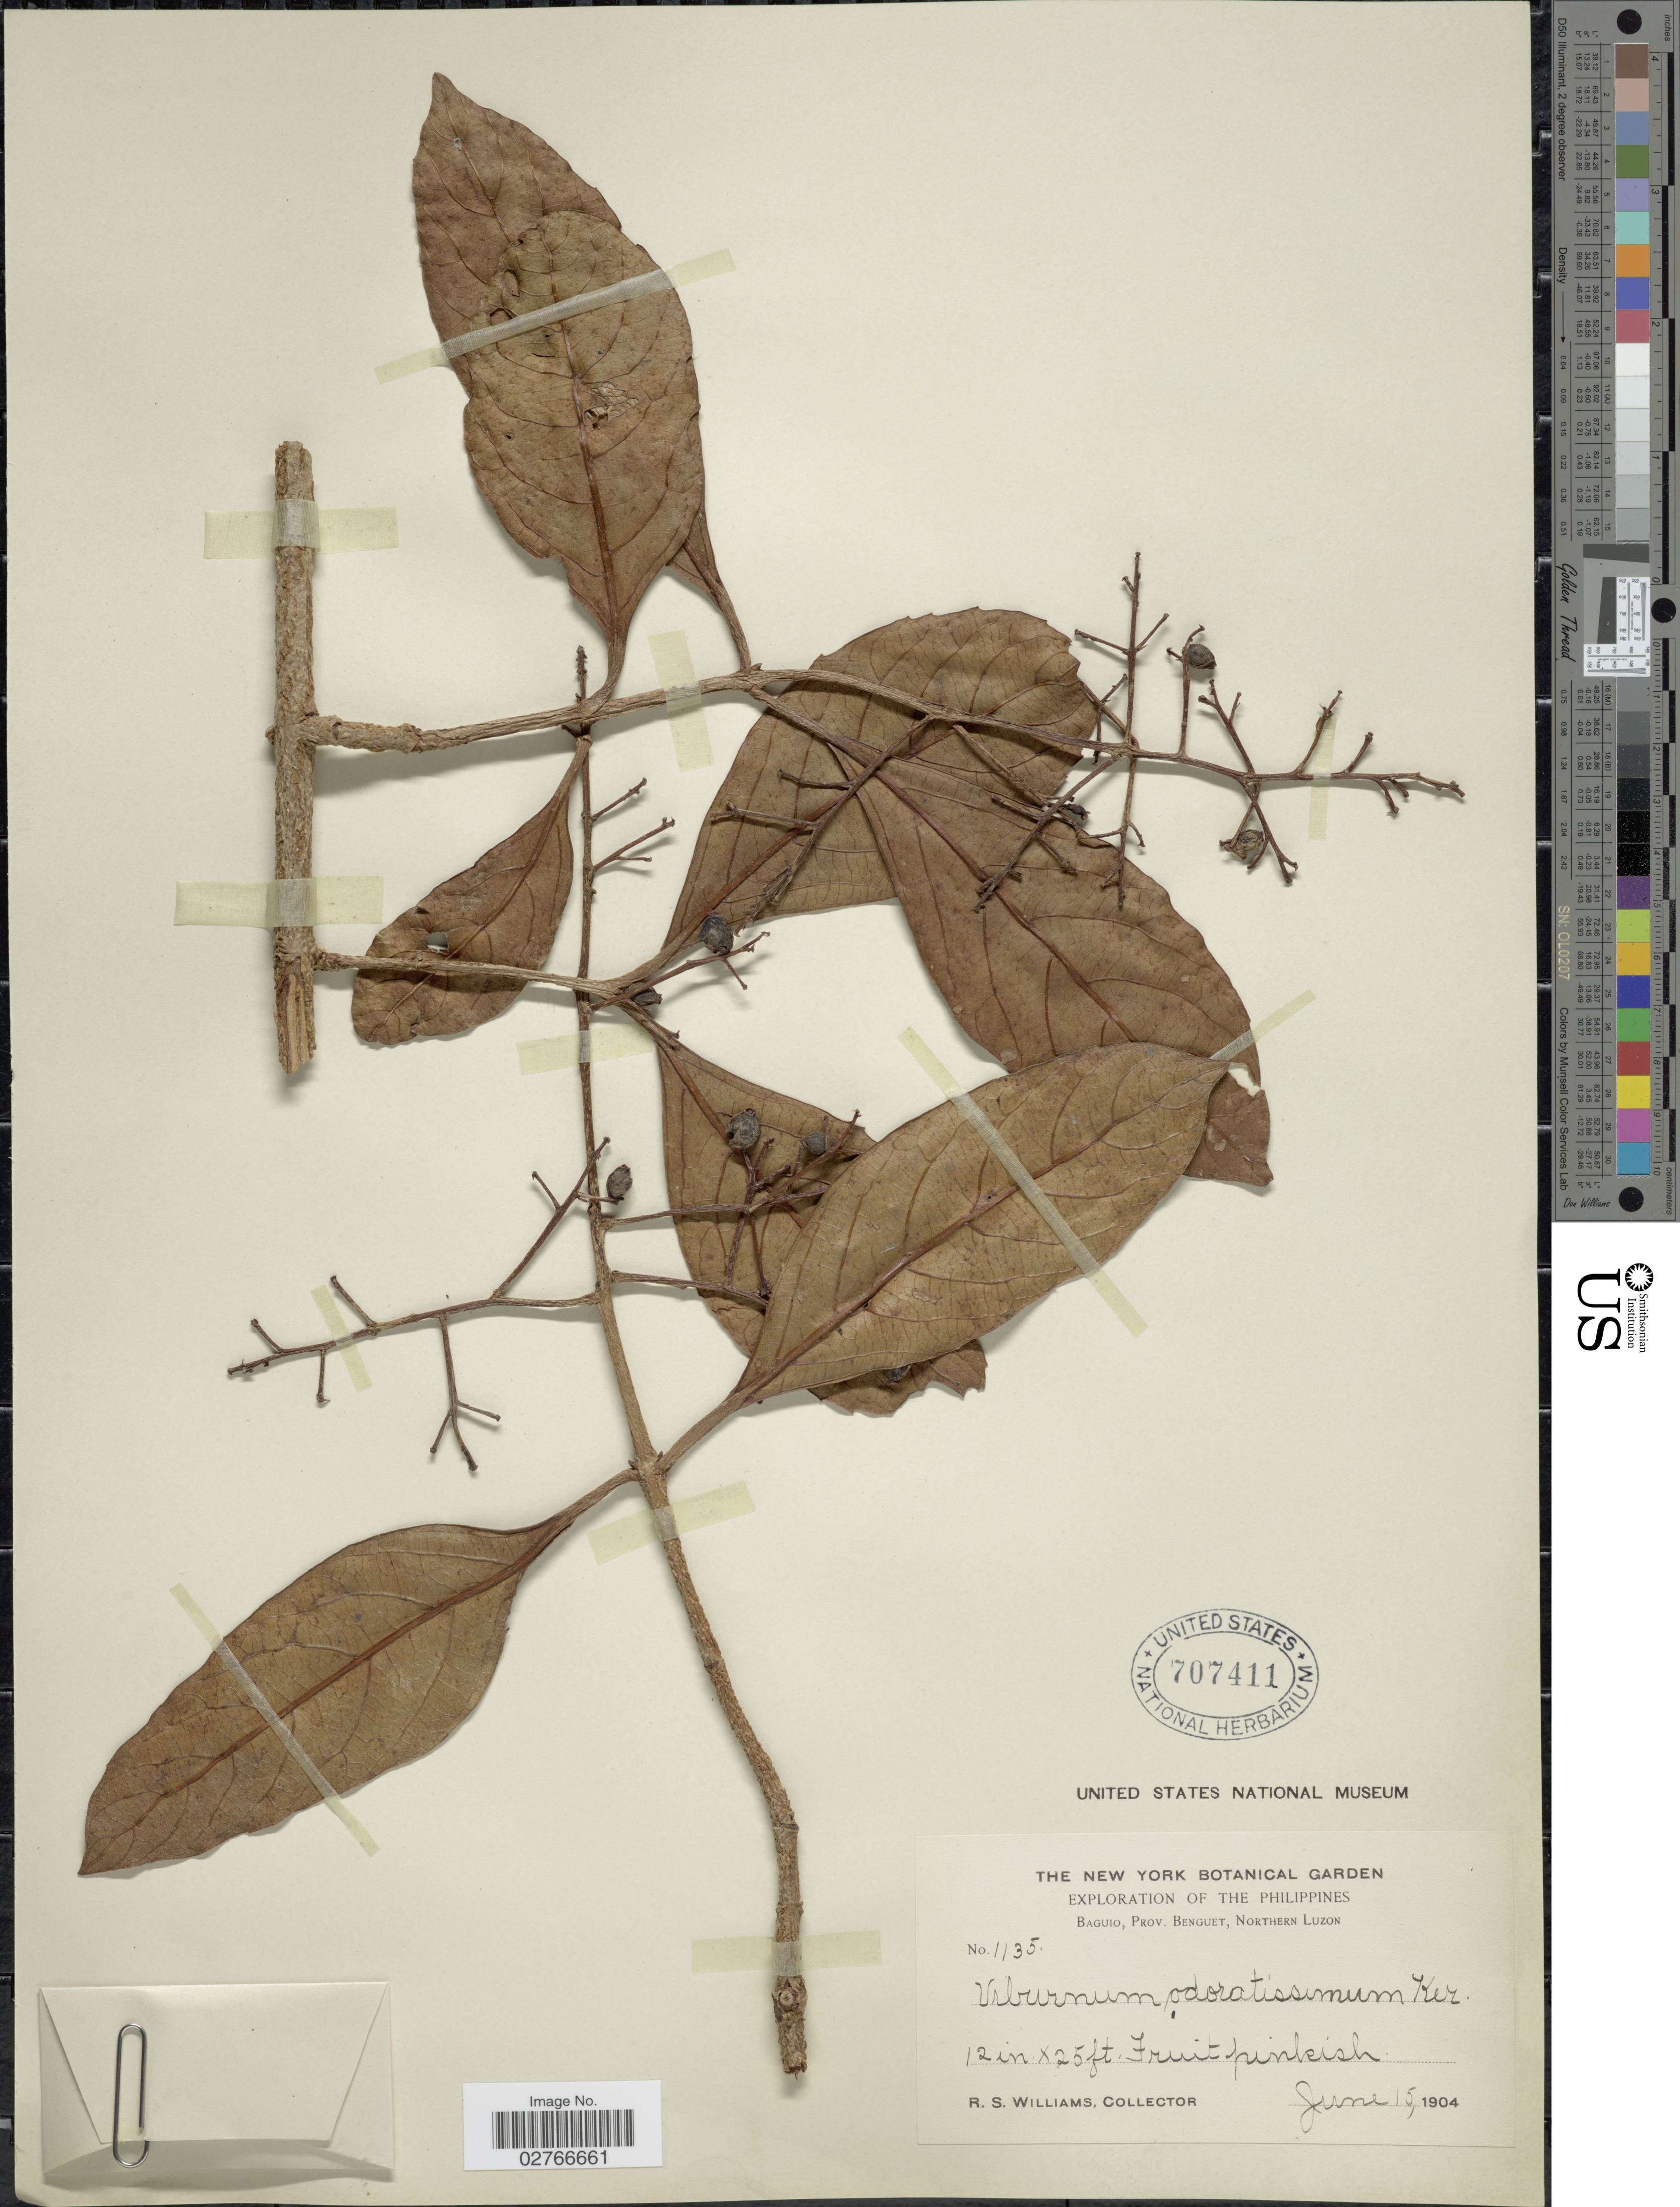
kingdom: Plantae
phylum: Tracheophyta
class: Magnoliopsida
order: Dipsacales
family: Viburnaceae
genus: Viburnum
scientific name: Viburnum odoratissimum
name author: Ker Gawl.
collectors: R. S. Williams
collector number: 1135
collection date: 1904-06-15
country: Philippines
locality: Baguio, Prov. Benguet, Northern Luzon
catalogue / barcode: US 707411